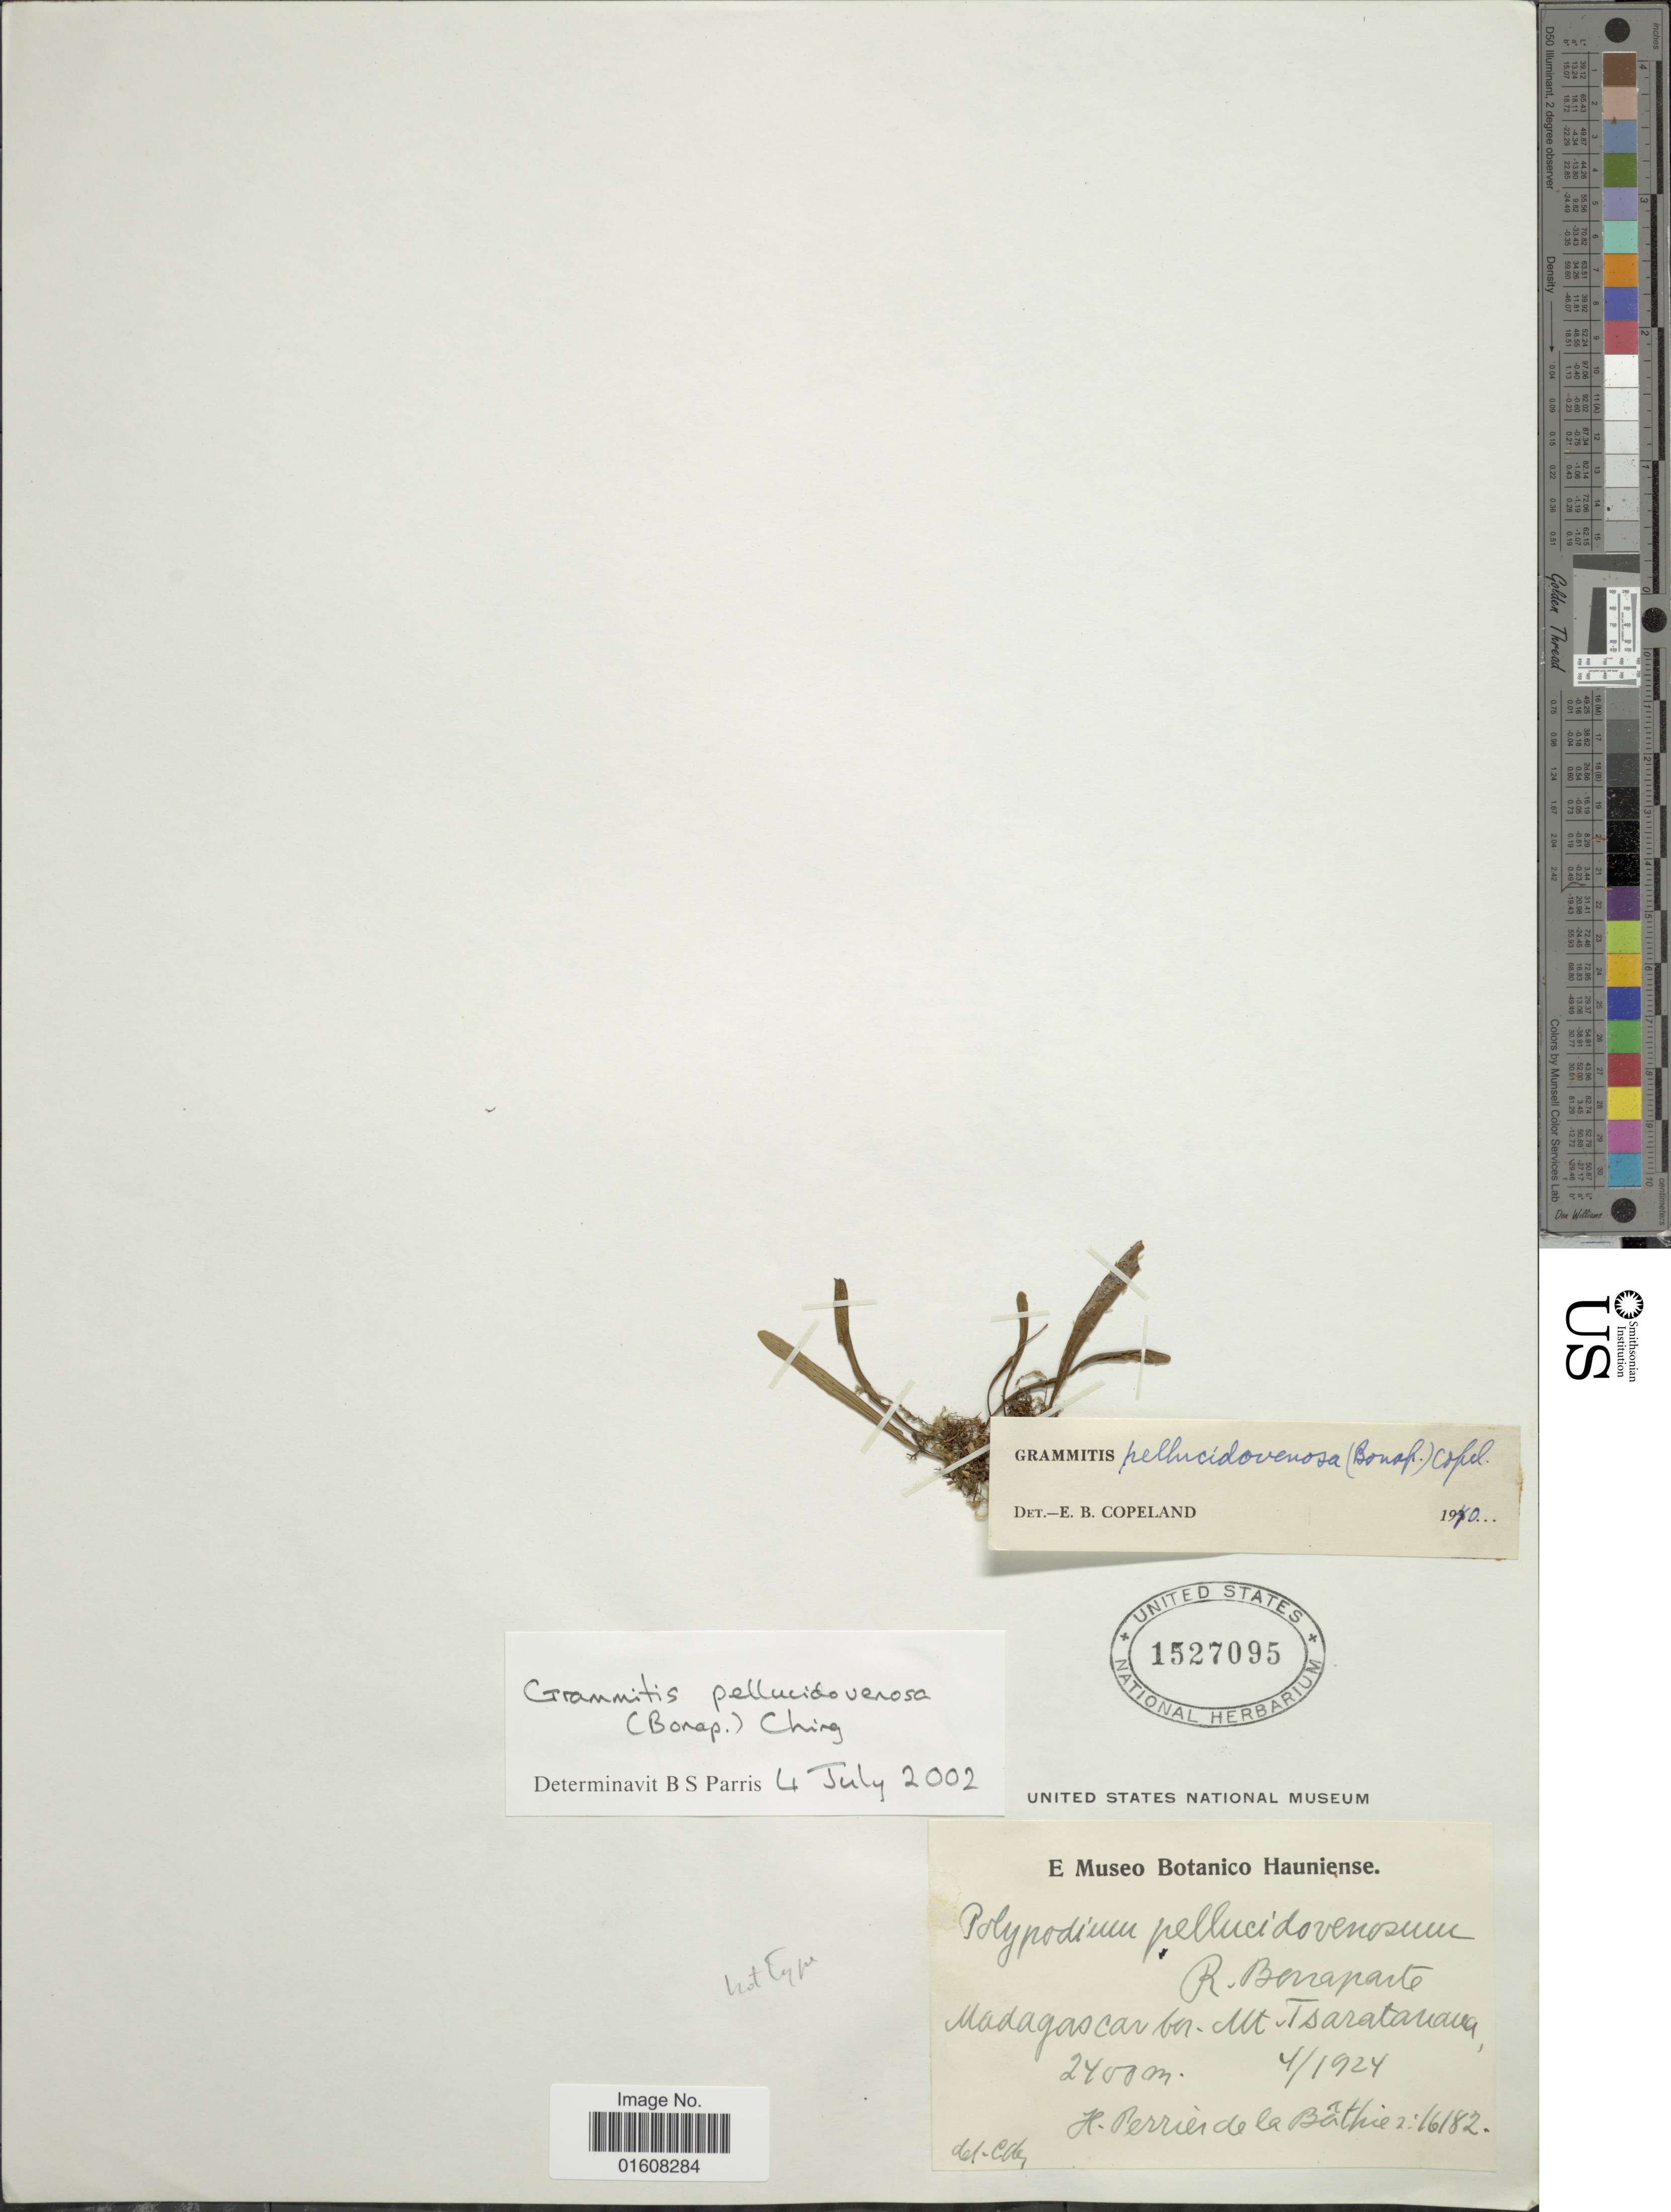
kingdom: Plantae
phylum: Tracheophyta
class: Polypodiopsida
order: Polypodiales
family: Polypodiaceae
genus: Grammitis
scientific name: Grammitis pellucidovenosa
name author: (Bonap.) Ching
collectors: H. Perrier de la Bâthie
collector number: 16182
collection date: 1924-04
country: Madagascar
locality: Mt. Tsaratanana.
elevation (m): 2400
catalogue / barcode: US 1527095